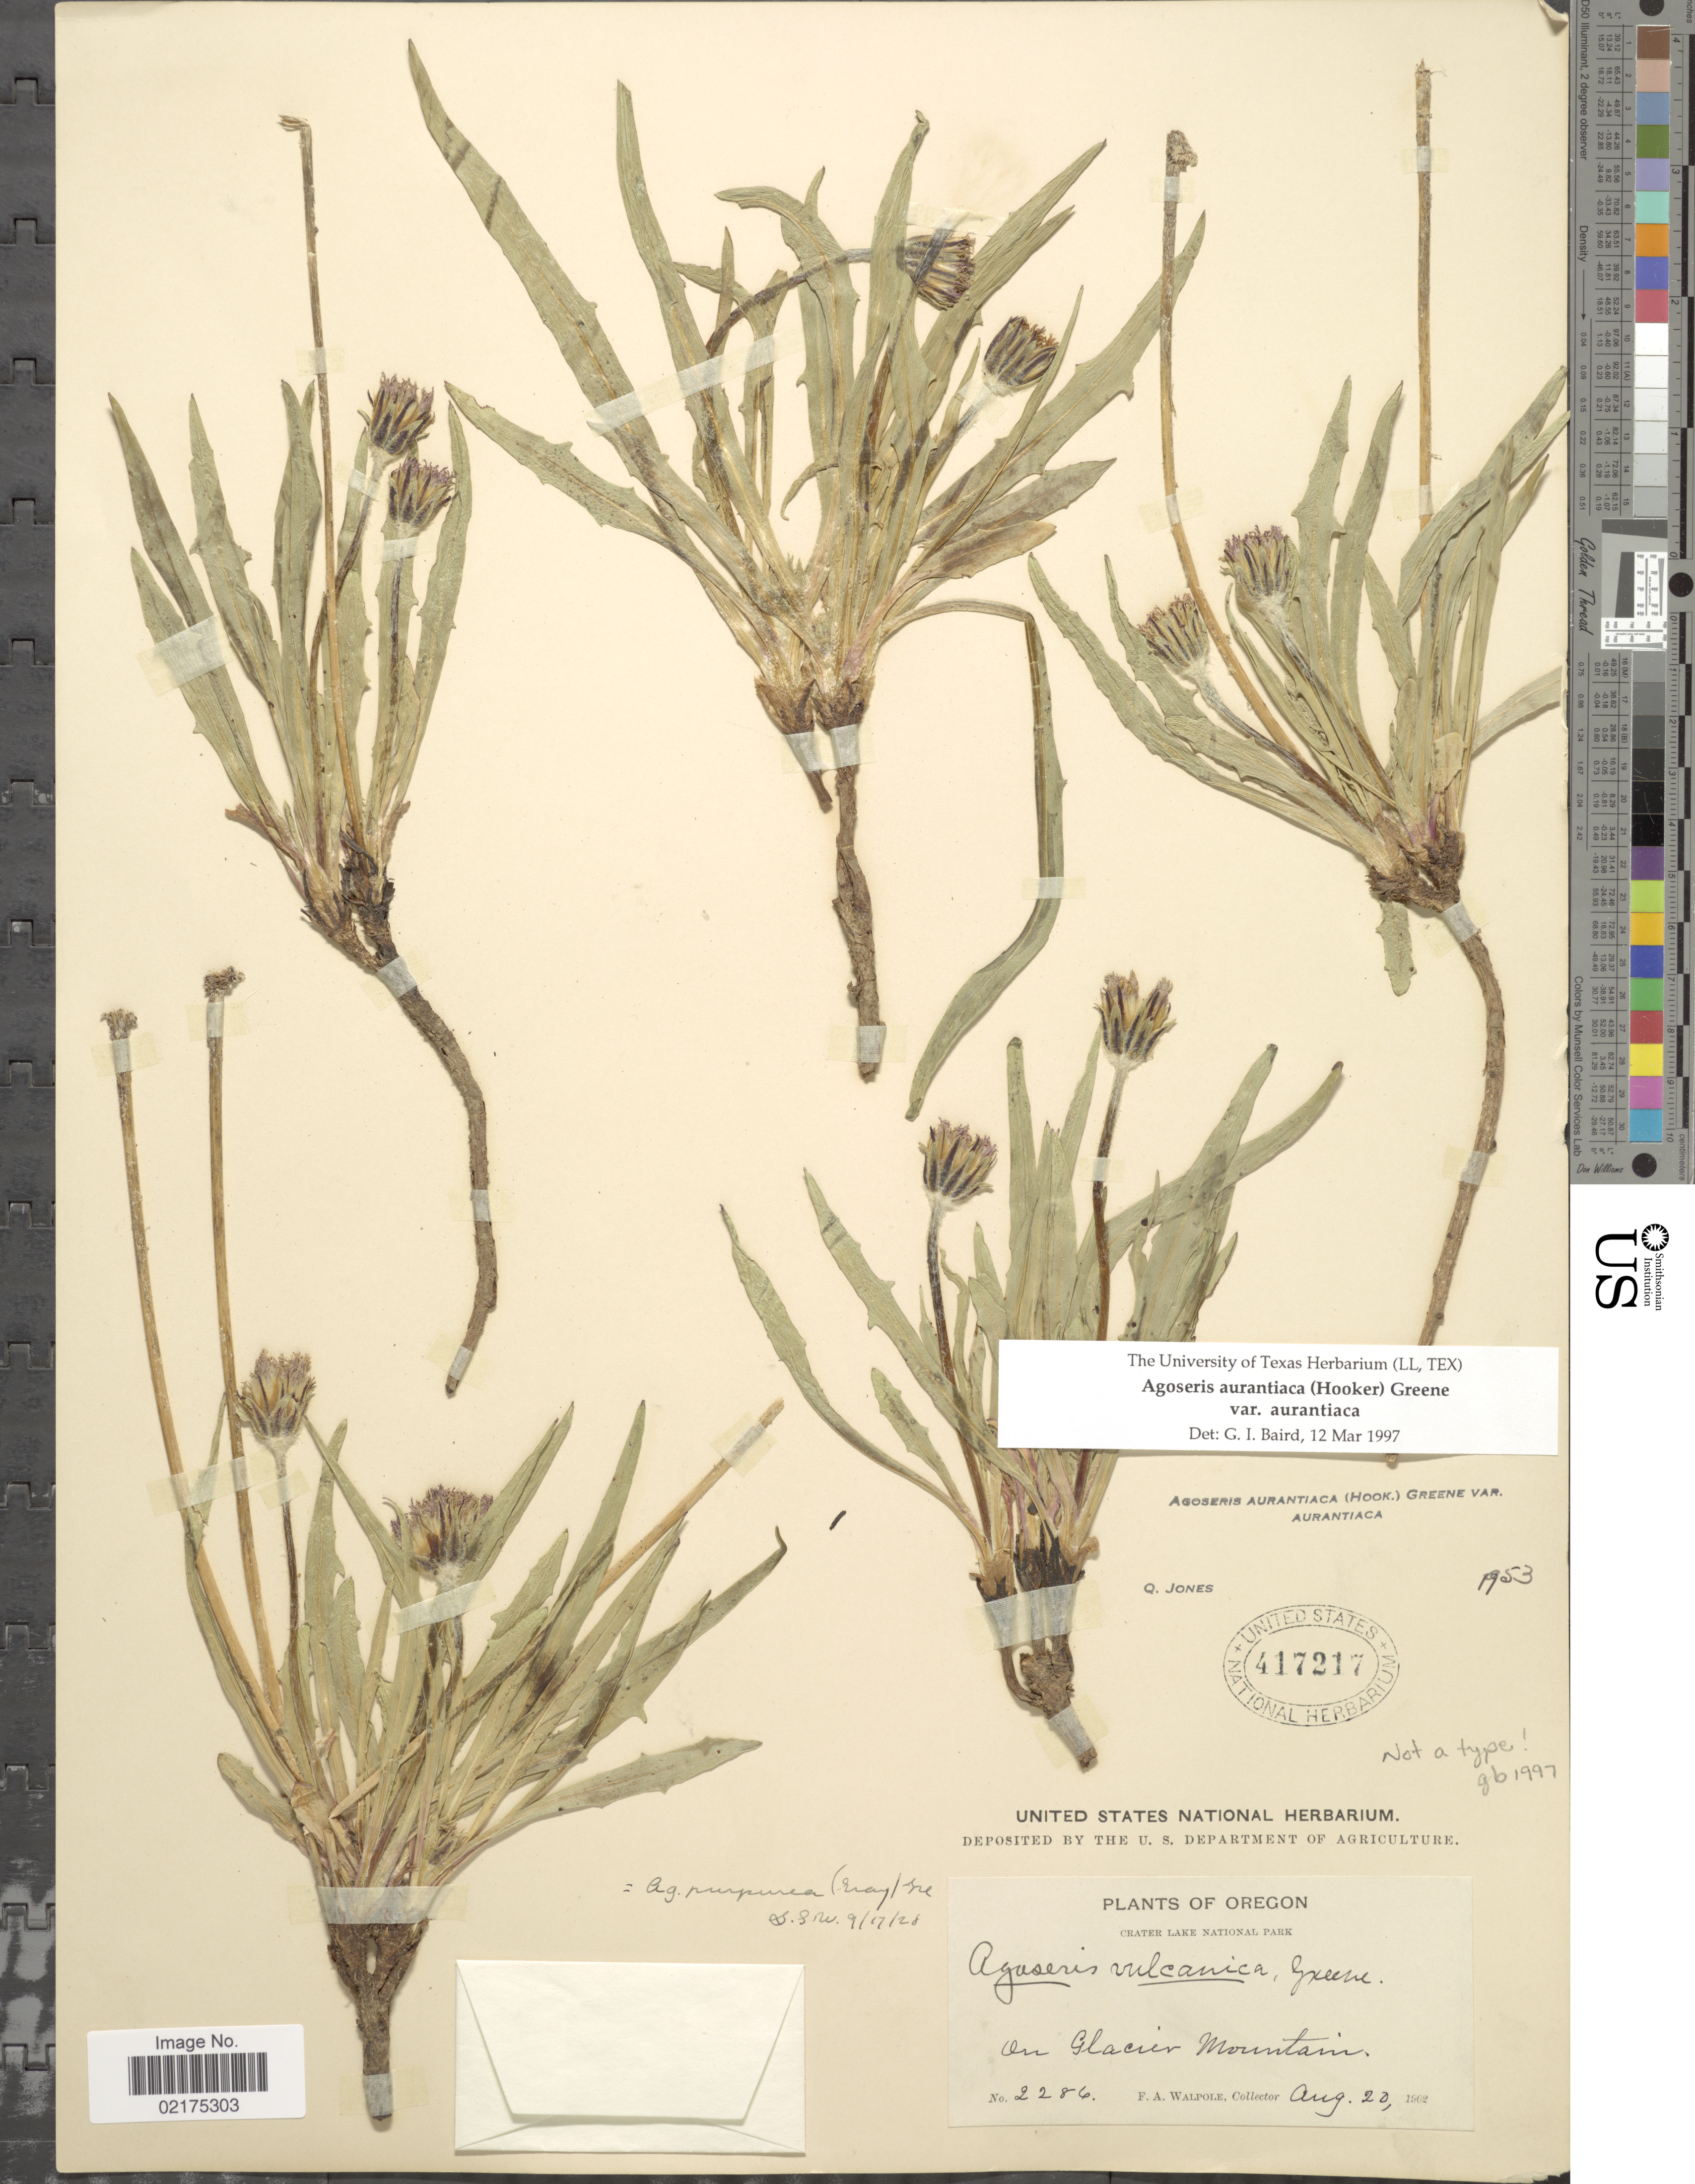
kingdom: Plantae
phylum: Tracheophyta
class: Magnoliopsida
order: Asterales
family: Asteraceae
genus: Agoseris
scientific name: Agoseris aurantiaca var. aurantiaca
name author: (Hook.) Greene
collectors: F. Walpole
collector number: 2286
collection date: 1902-08-20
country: United States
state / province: Oregon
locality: Crater Lake National Park, On Glacier Mountain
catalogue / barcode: US 417217